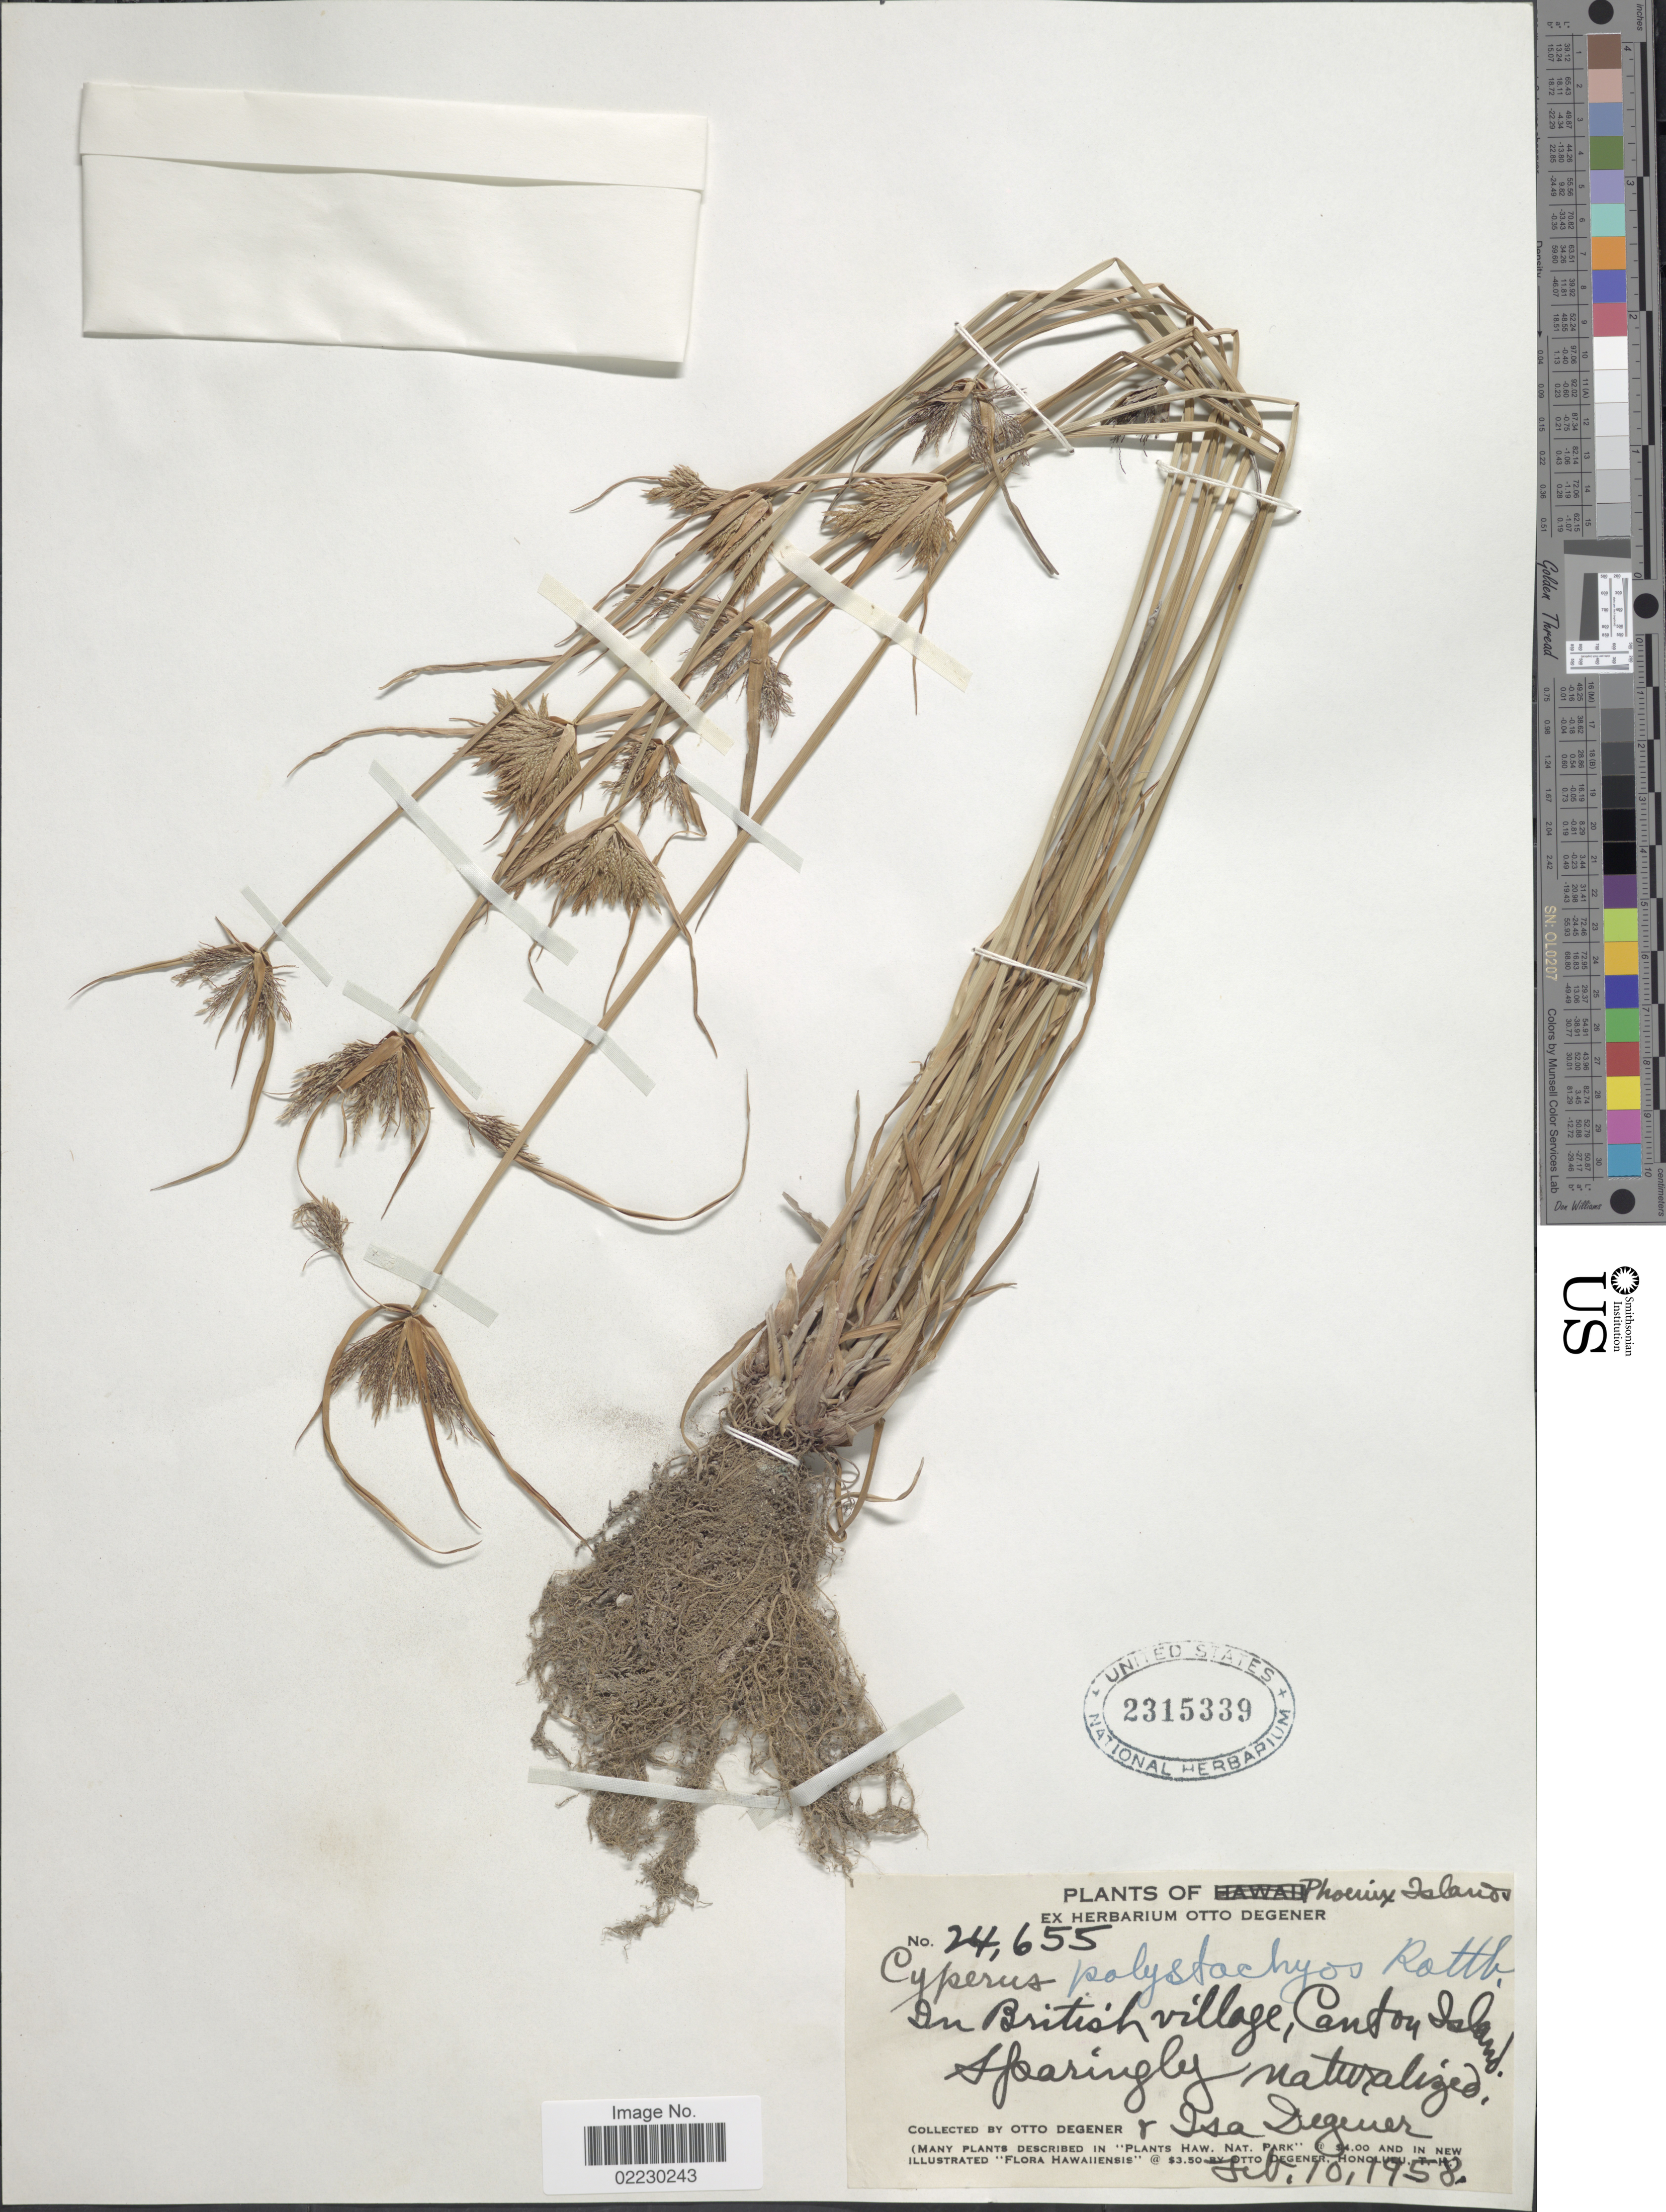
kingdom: Plantae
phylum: Tracheophyta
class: Liliopsida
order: Poales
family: Cyperaceae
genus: Cyperus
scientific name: Cyperus polystachyos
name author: Rottb.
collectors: O. Degener & I. Degener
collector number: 24655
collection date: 1958-02-10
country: Kiribati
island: Kanton [Canton] Atoll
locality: Phoenix Islands, on British Villagem Canton Island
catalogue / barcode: US 2315339